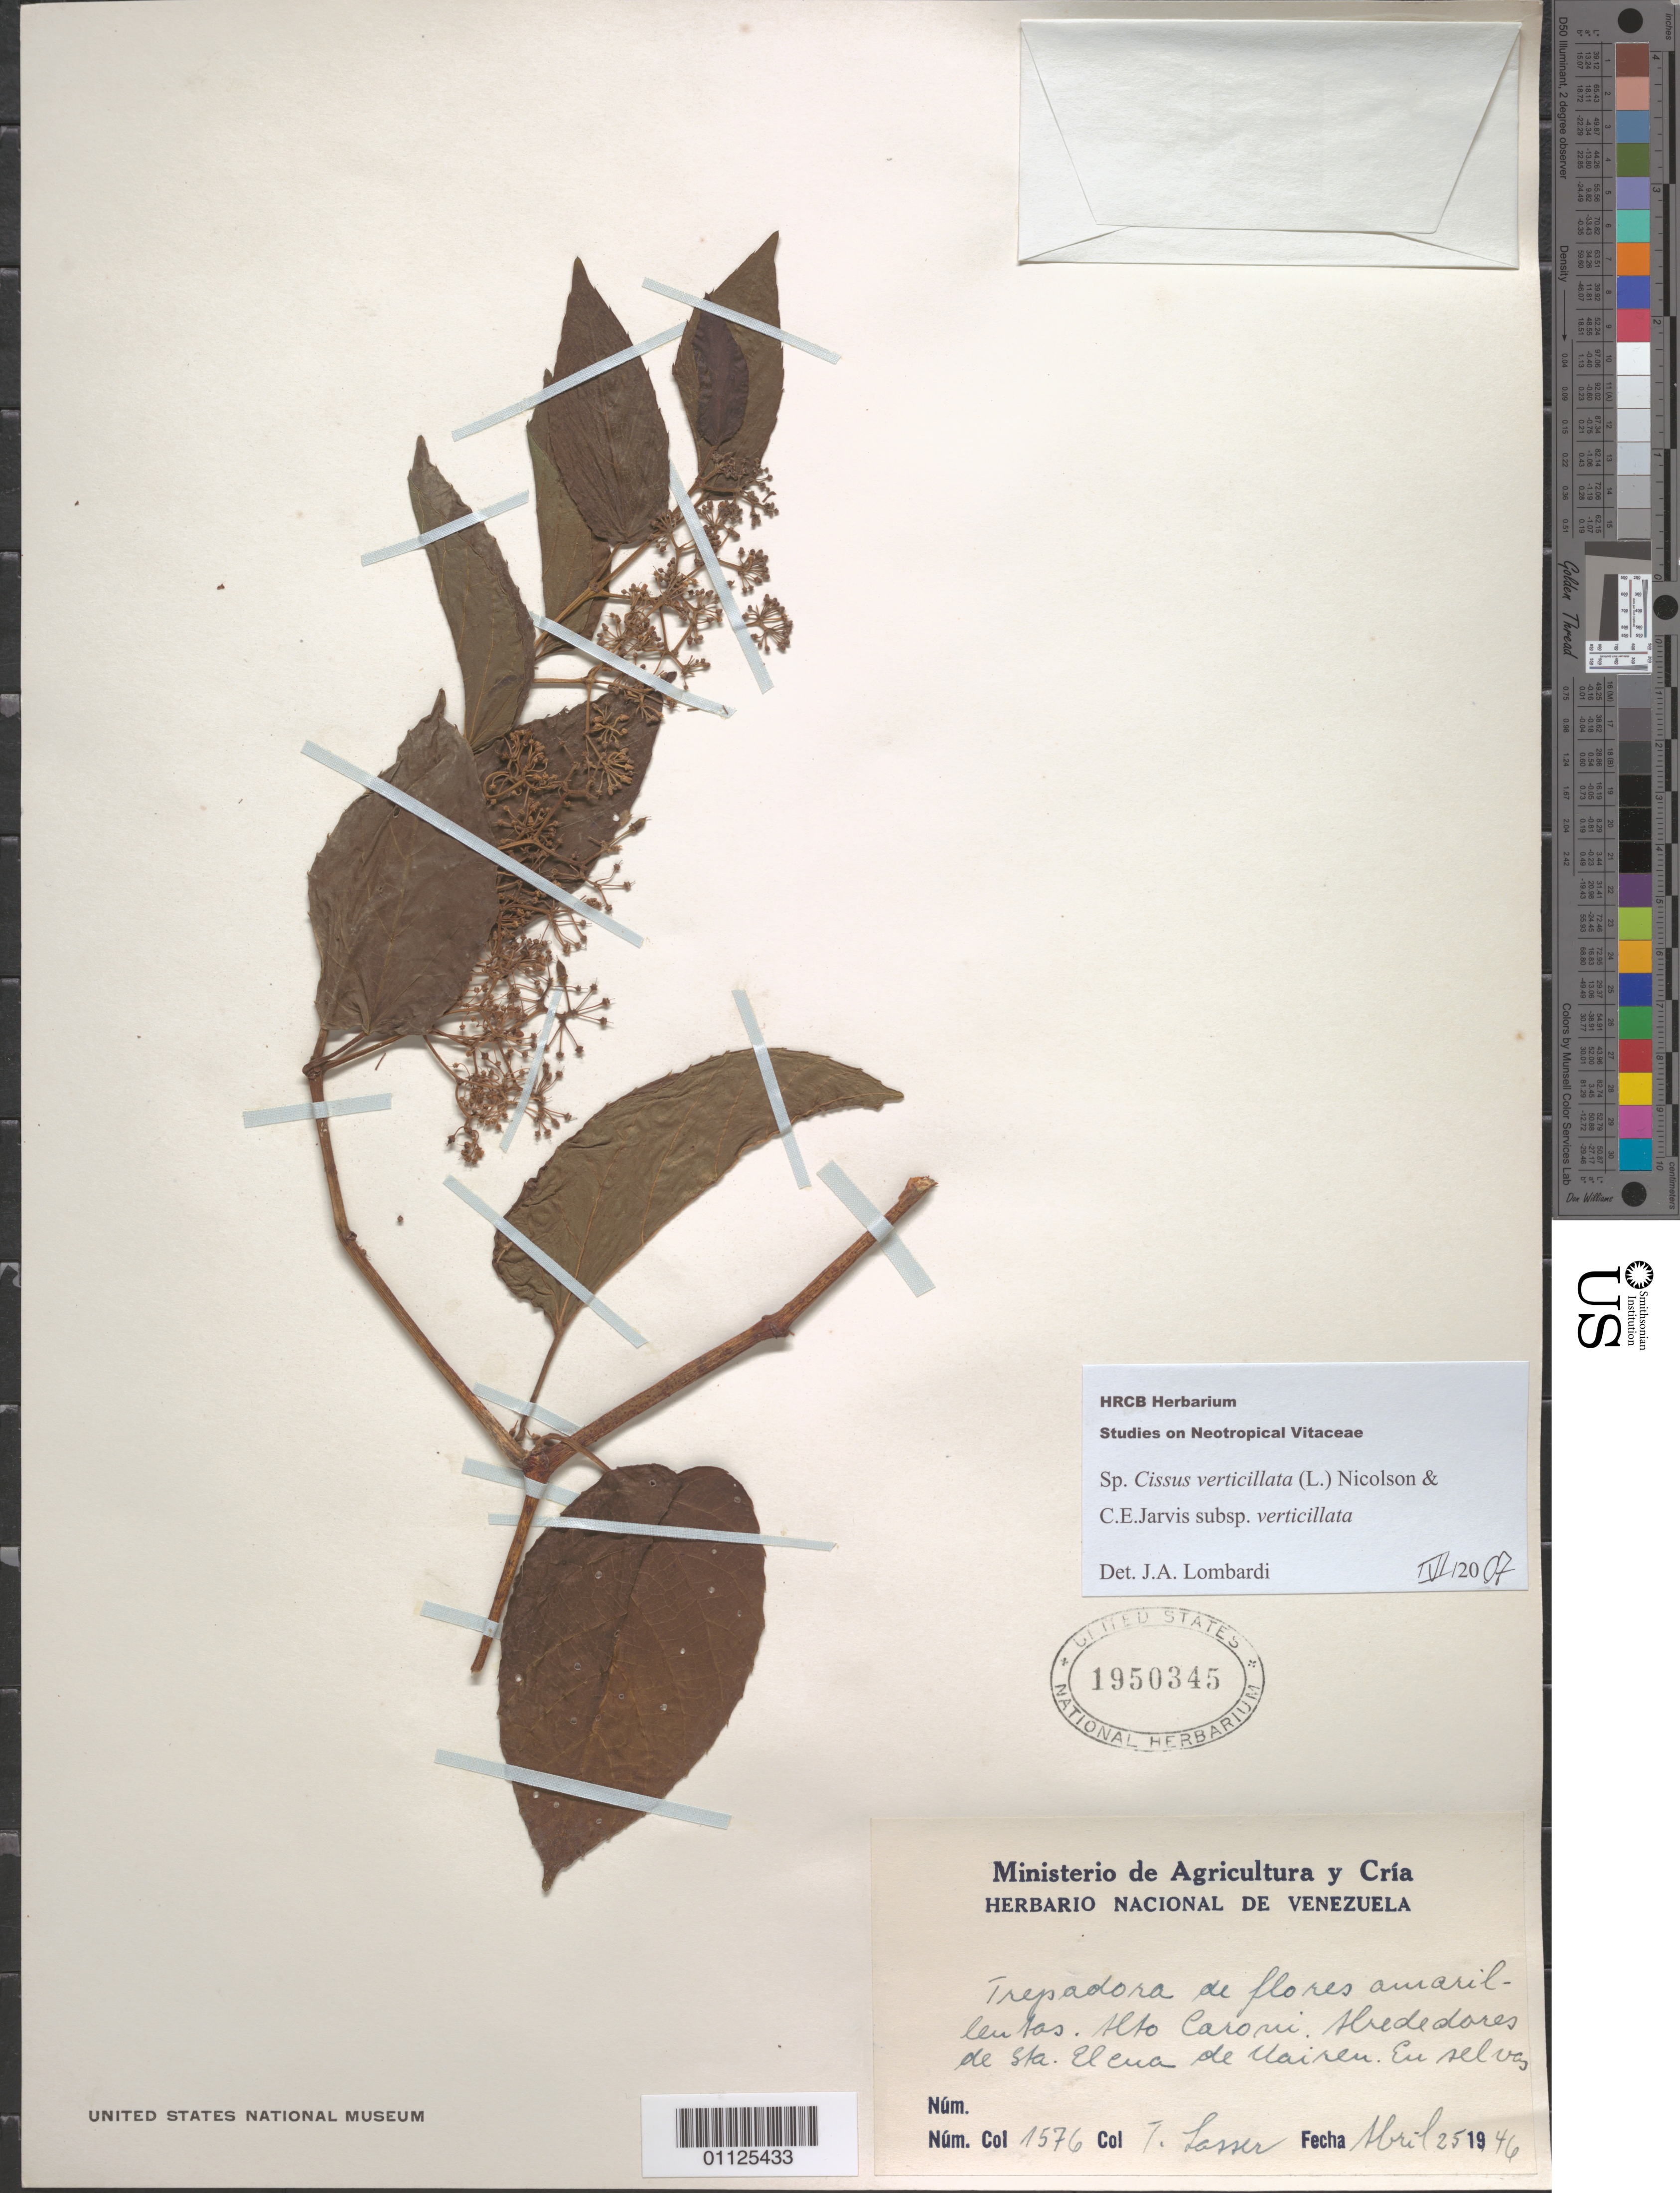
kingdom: Plantae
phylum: Tracheophyta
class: Magnoliopsida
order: Vitales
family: Vitaceae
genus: Cissus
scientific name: Cissus verticillata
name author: (L.) Nicolson & C.E. Jarvis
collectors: T. Lasser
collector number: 1576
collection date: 1946-04-25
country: Venezuela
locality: Alto Caroni.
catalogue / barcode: US 1950345